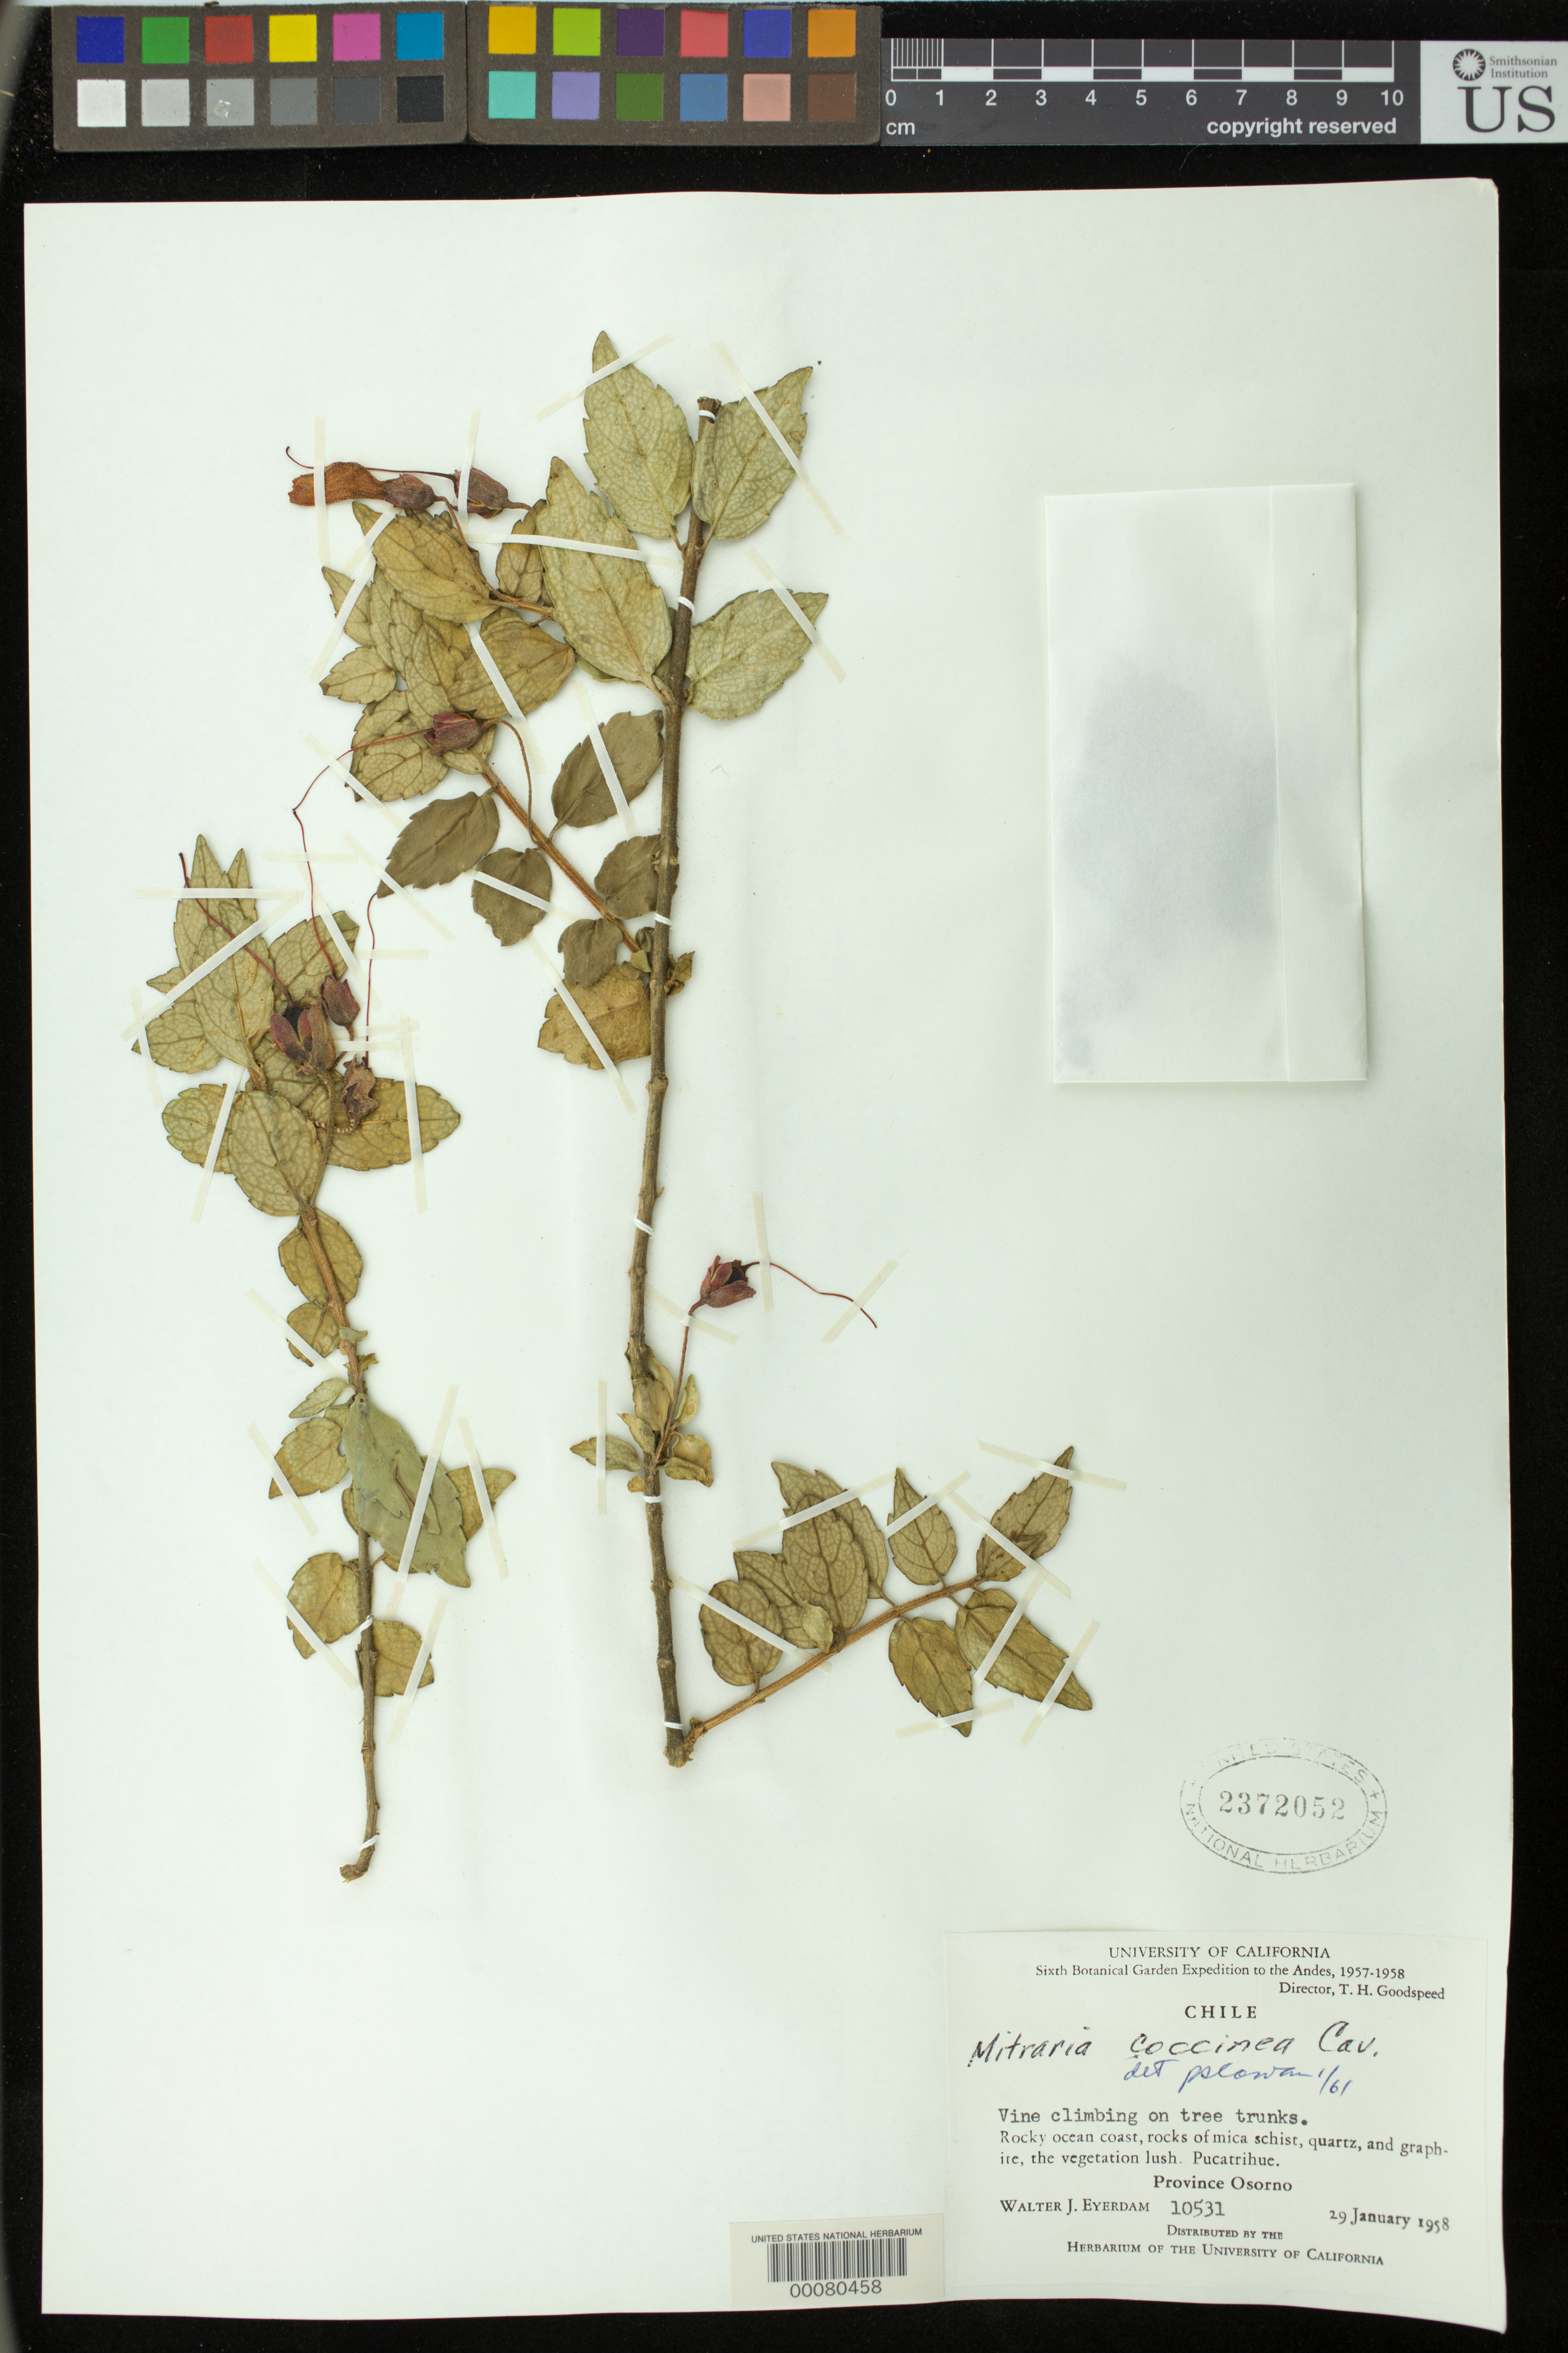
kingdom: Plantae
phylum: Tracheophyta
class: Magnoliopsida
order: Lamiales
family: Gesneriaceae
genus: Mitraria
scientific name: Mitraria coccinea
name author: Cav.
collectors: W. J. Eyerdam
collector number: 10531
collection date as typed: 29 Jan 1958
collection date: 1958-01-29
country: Chile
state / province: Los Lagos (X)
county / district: Osorno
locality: Pucatrihue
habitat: Rocky ocean coast, rocks of mica schist, quartz and graphite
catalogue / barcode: US 2372052